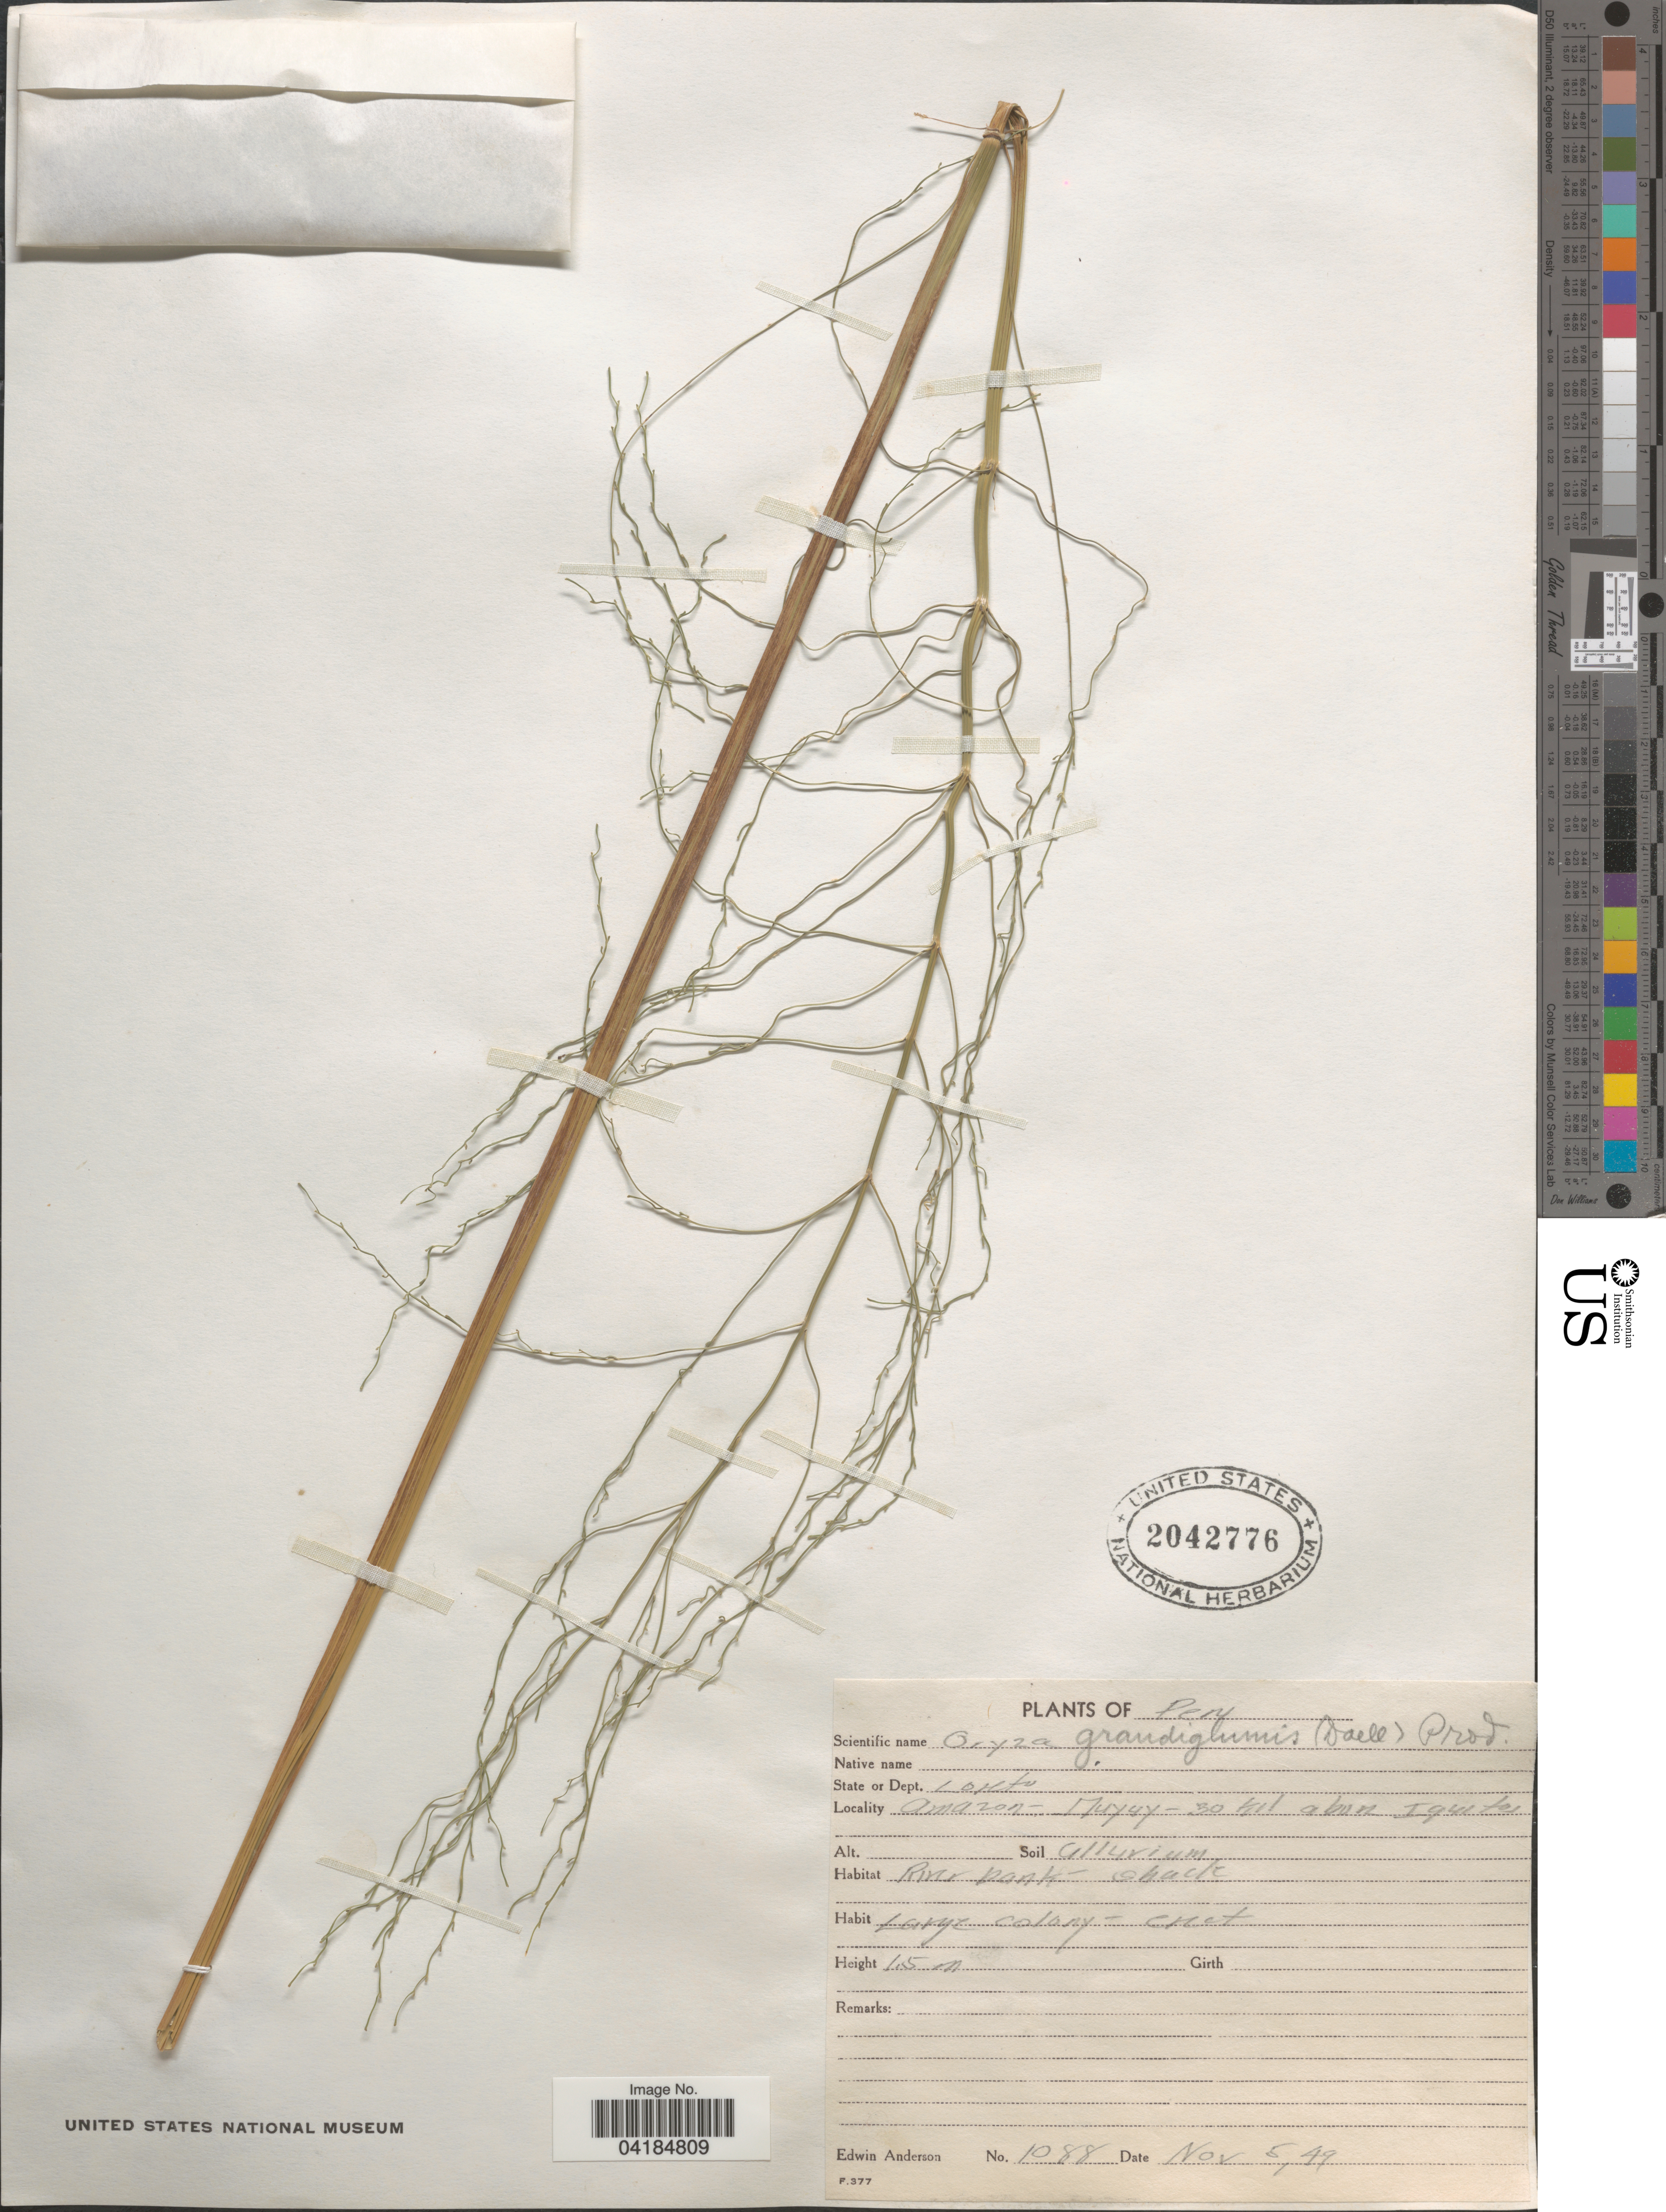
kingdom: Plantae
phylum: Tracheophyta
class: Liliopsida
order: Poales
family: Poaceae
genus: Oryza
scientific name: Oryza grandiglumis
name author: (Döll) Prod.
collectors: E. Anderson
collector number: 1088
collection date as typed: Transcribed d/m/y: 5/11/49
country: Peru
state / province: Loreto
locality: Dept. Loreto. Amazon - Muyuy - 30 mil above Iquito.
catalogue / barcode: US 2042776